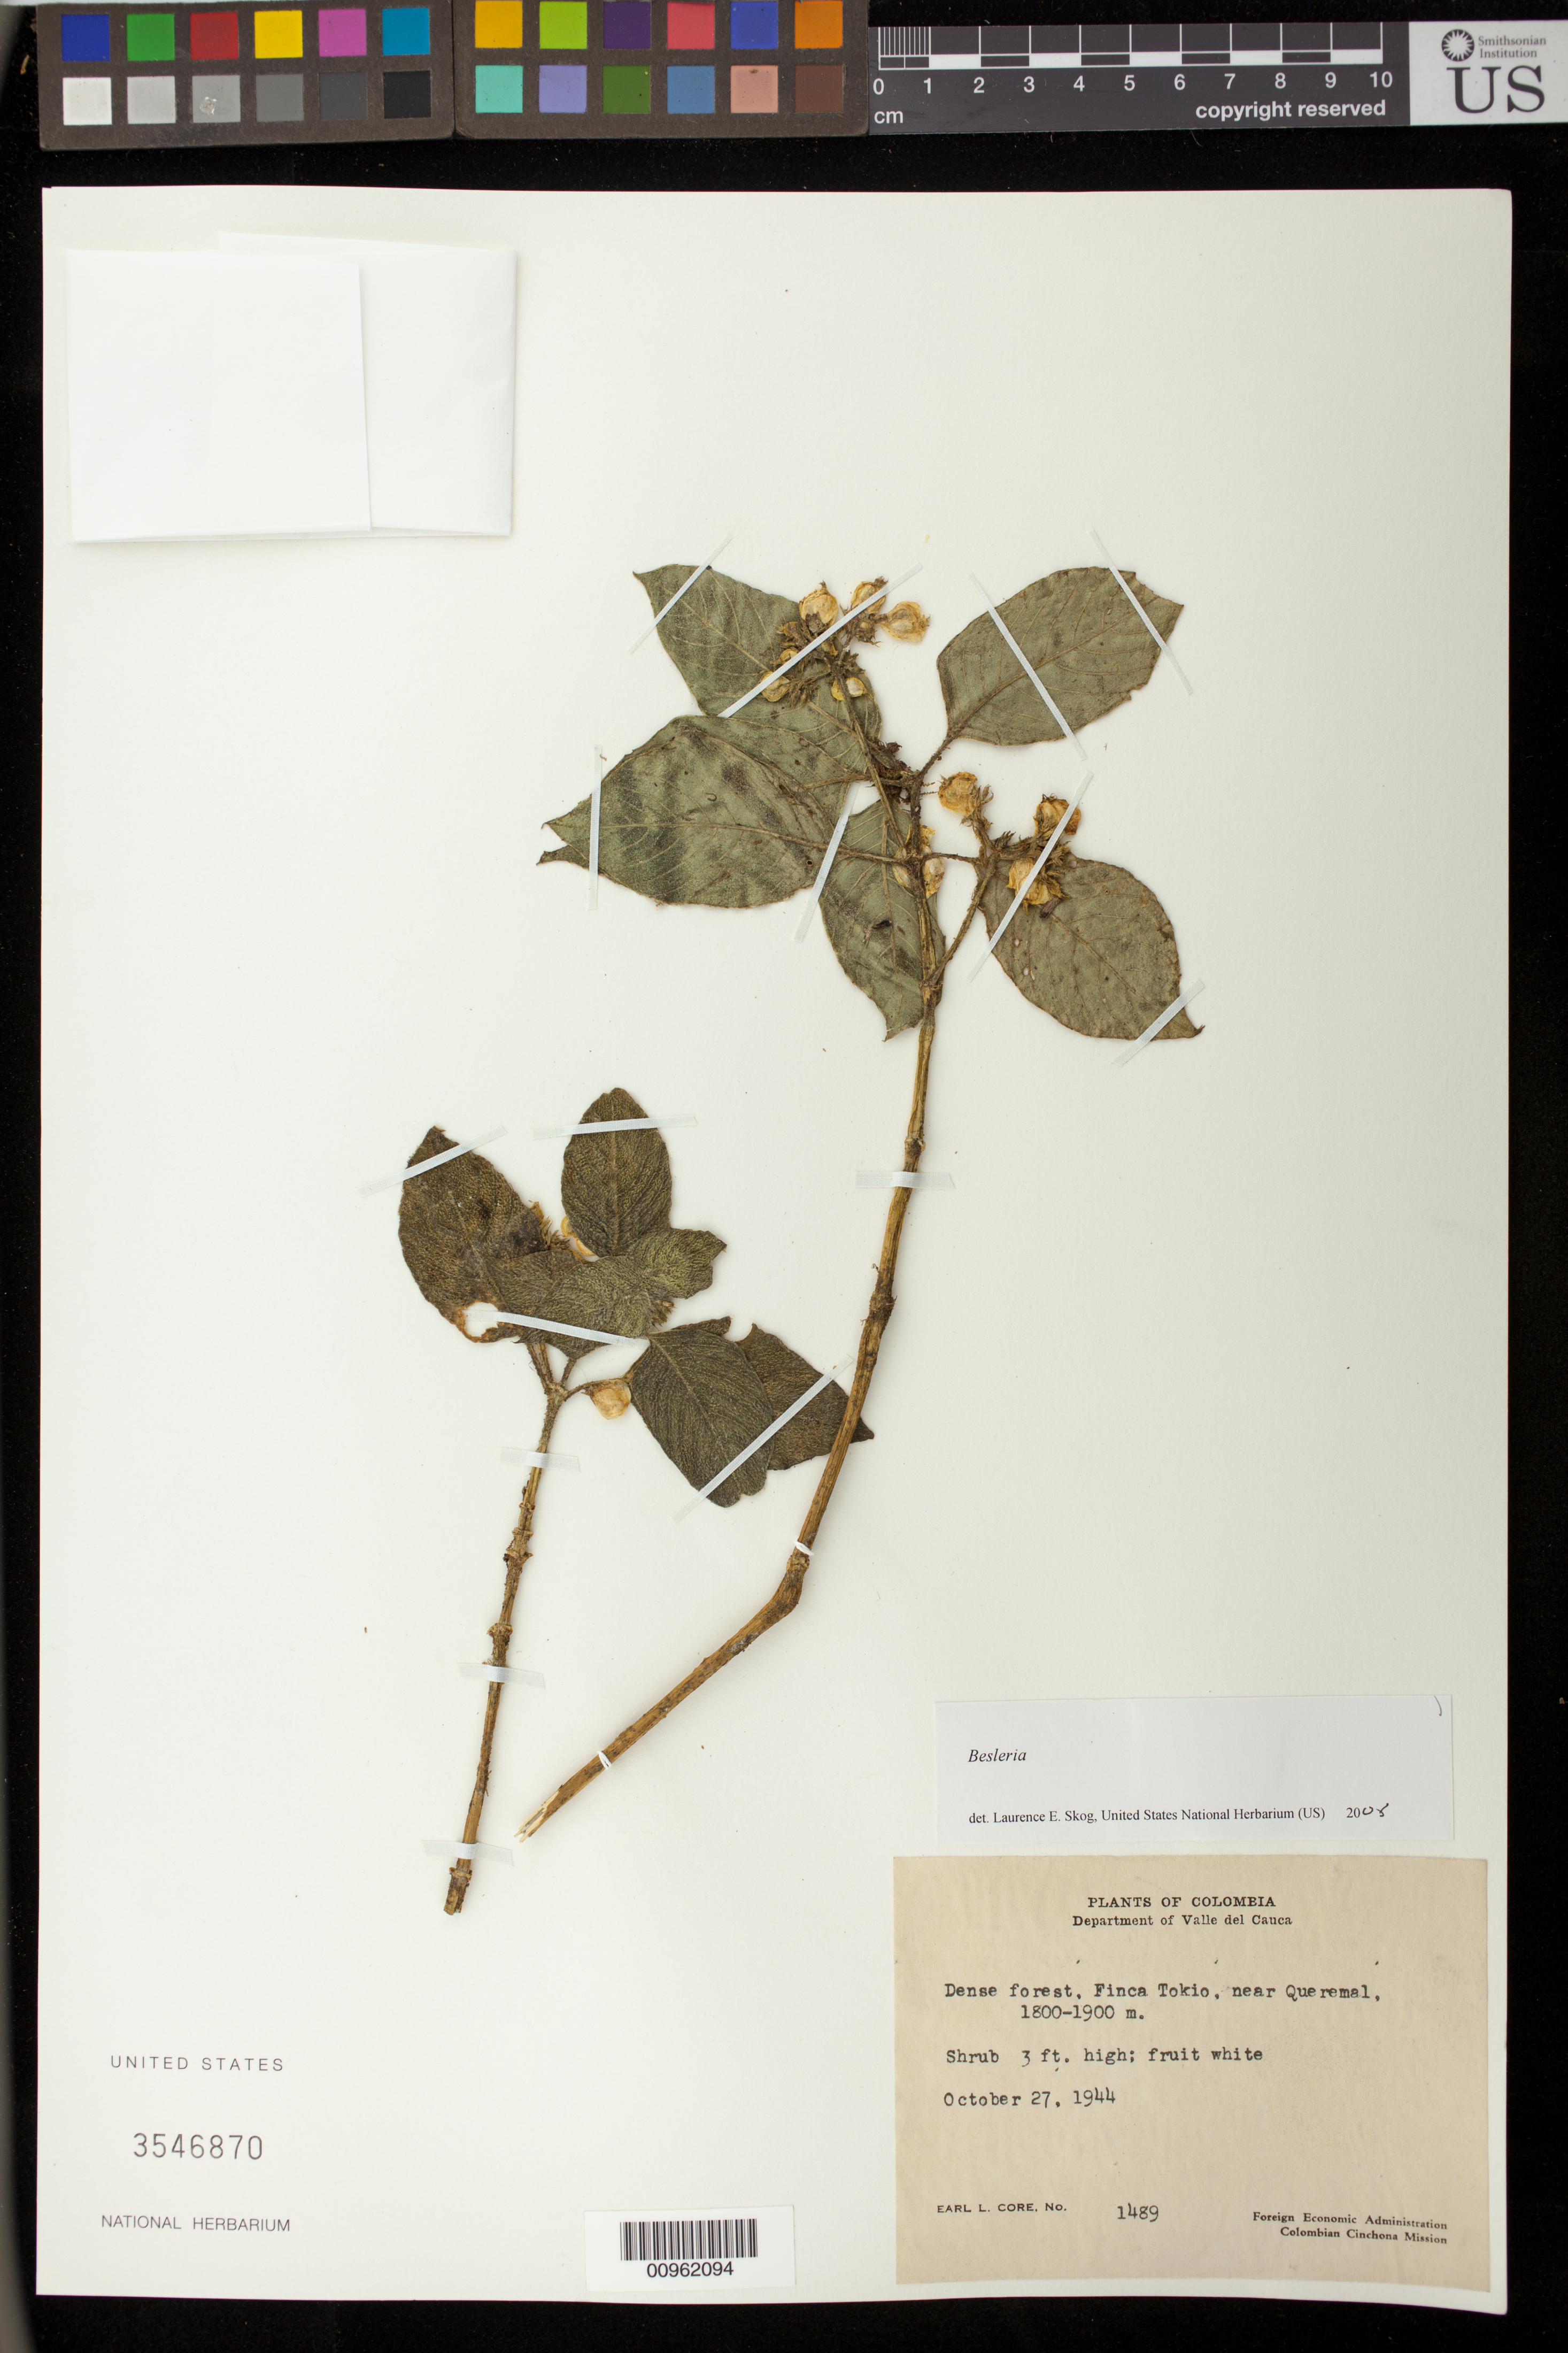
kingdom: Plantae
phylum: Tracheophyta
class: Magnoliopsida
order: Lamiales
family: Gesneriaceae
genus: Besleria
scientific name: Besleria sp.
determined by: Skog, Laurence E.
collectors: E. L. Core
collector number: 1489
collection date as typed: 27 Oct 1944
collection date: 1944-10-27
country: Colombia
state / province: Valle del Cauca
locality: Finca Tokio, near Queremal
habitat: Dense forest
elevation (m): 1800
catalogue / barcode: US 3546870